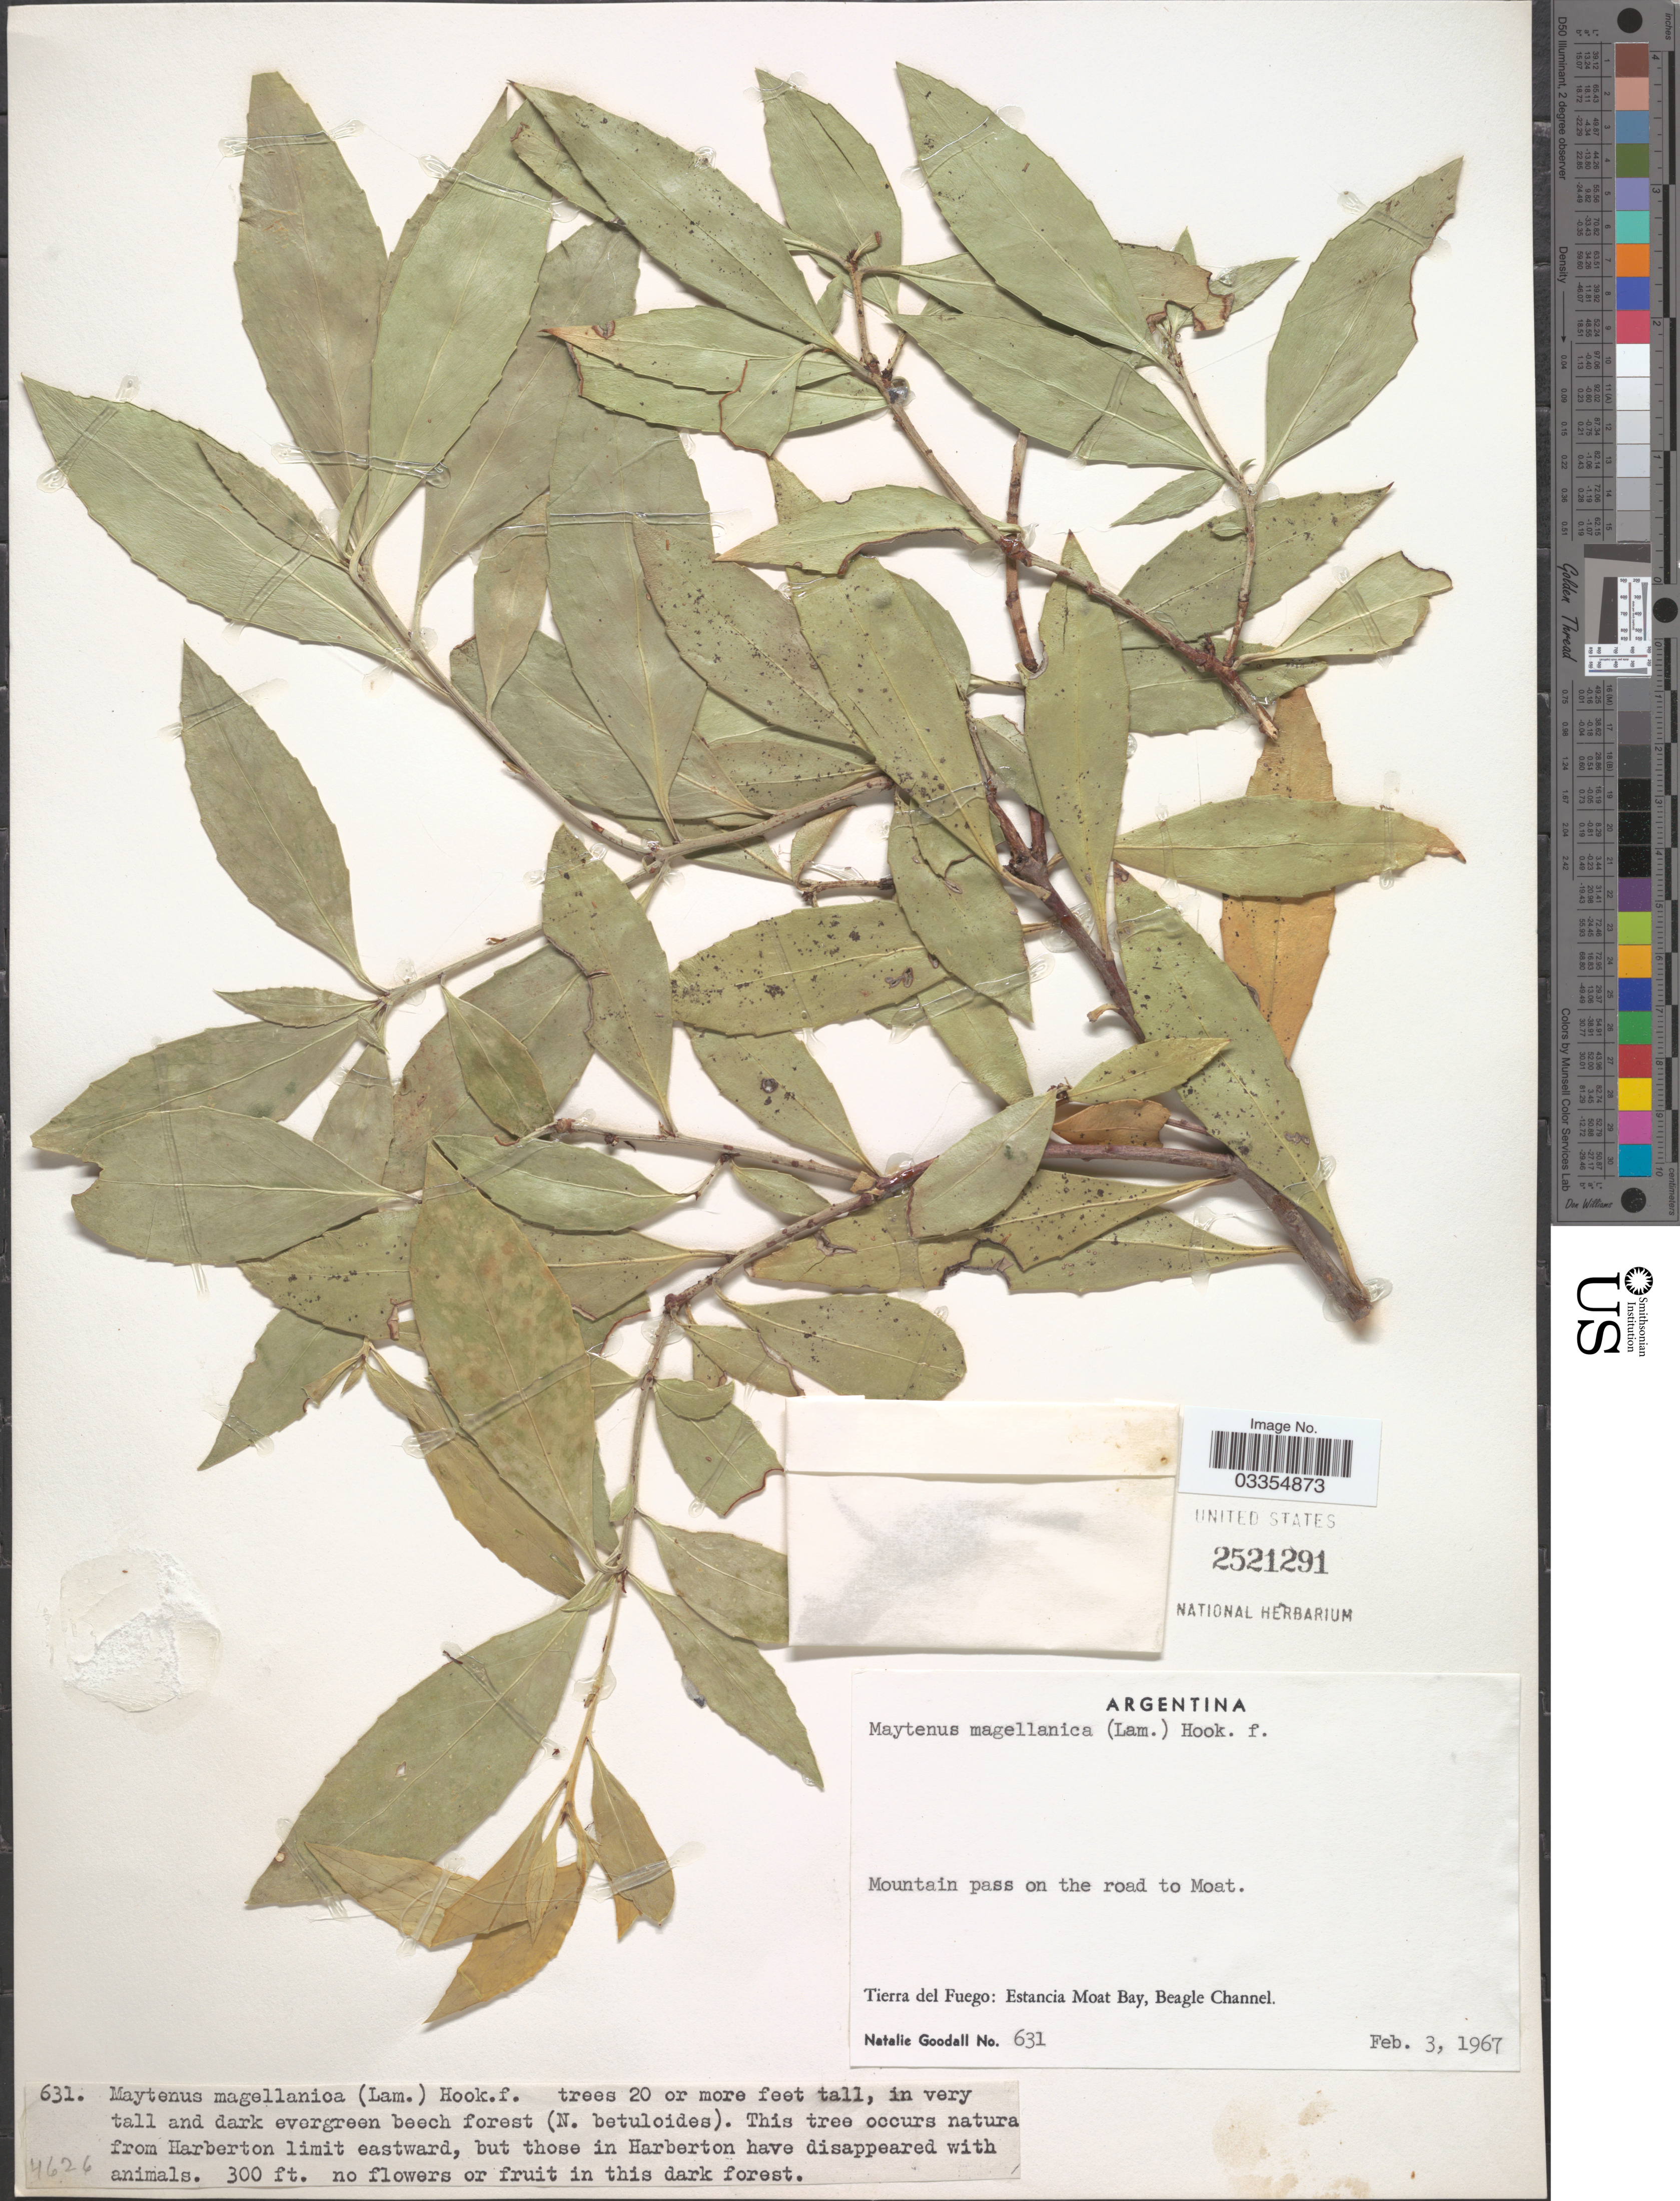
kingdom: Plantae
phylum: Tracheophyta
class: Magnoliopsida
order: Celastrales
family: Celastraceae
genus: Maytenus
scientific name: Maytenus magellanica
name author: (Lam.) Hook. f.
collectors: N. Goodall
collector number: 631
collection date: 1967-02-03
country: Argentina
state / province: Tierra del Fuego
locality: Mountain pass on the road to Moat. Estancia Moat Bay, Beagle Channel.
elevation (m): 91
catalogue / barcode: US 2521291